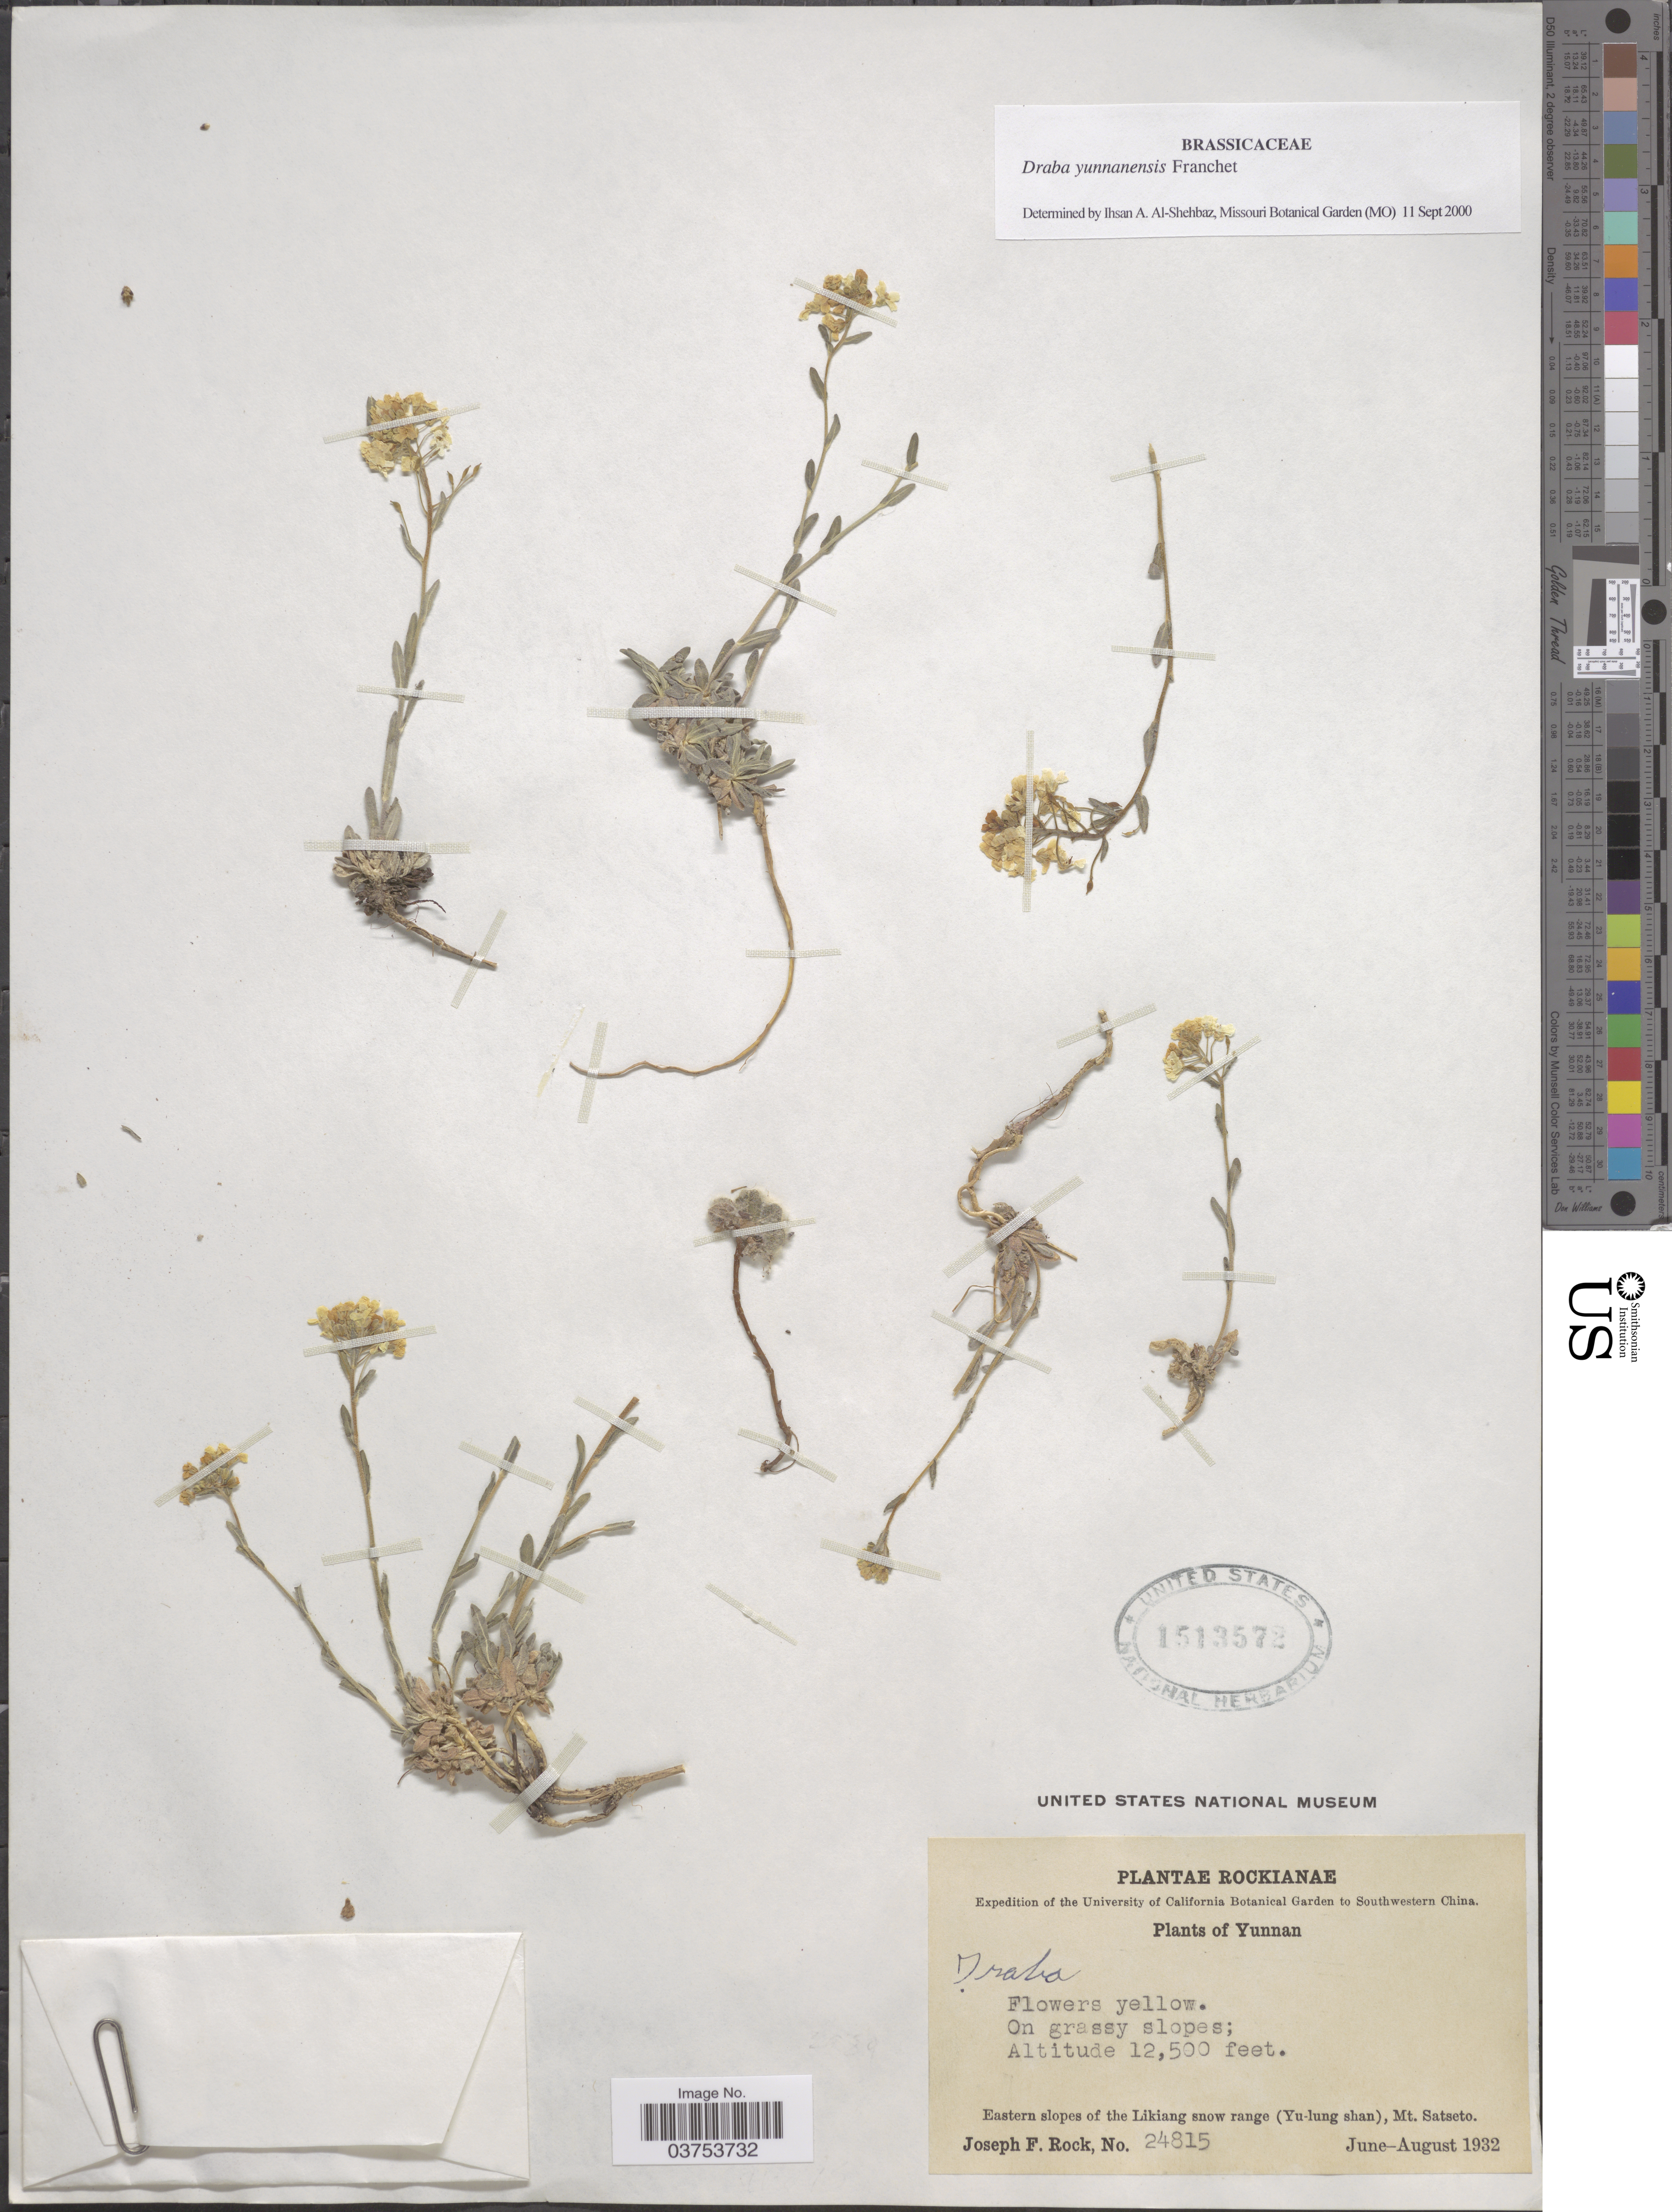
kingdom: Plantae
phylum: Tracheophyta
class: Magnoliopsida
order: Brassicales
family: Brassicaceae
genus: Draba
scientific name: Draba yunnanensis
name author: Franch.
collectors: J. F. Rock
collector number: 24815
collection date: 1932-06/1932-08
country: China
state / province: Yunnan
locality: Eastern slopes of the Likiang snow range (Yu-lang shan), Mt. Satseto.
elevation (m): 3810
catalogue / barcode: US 1513572